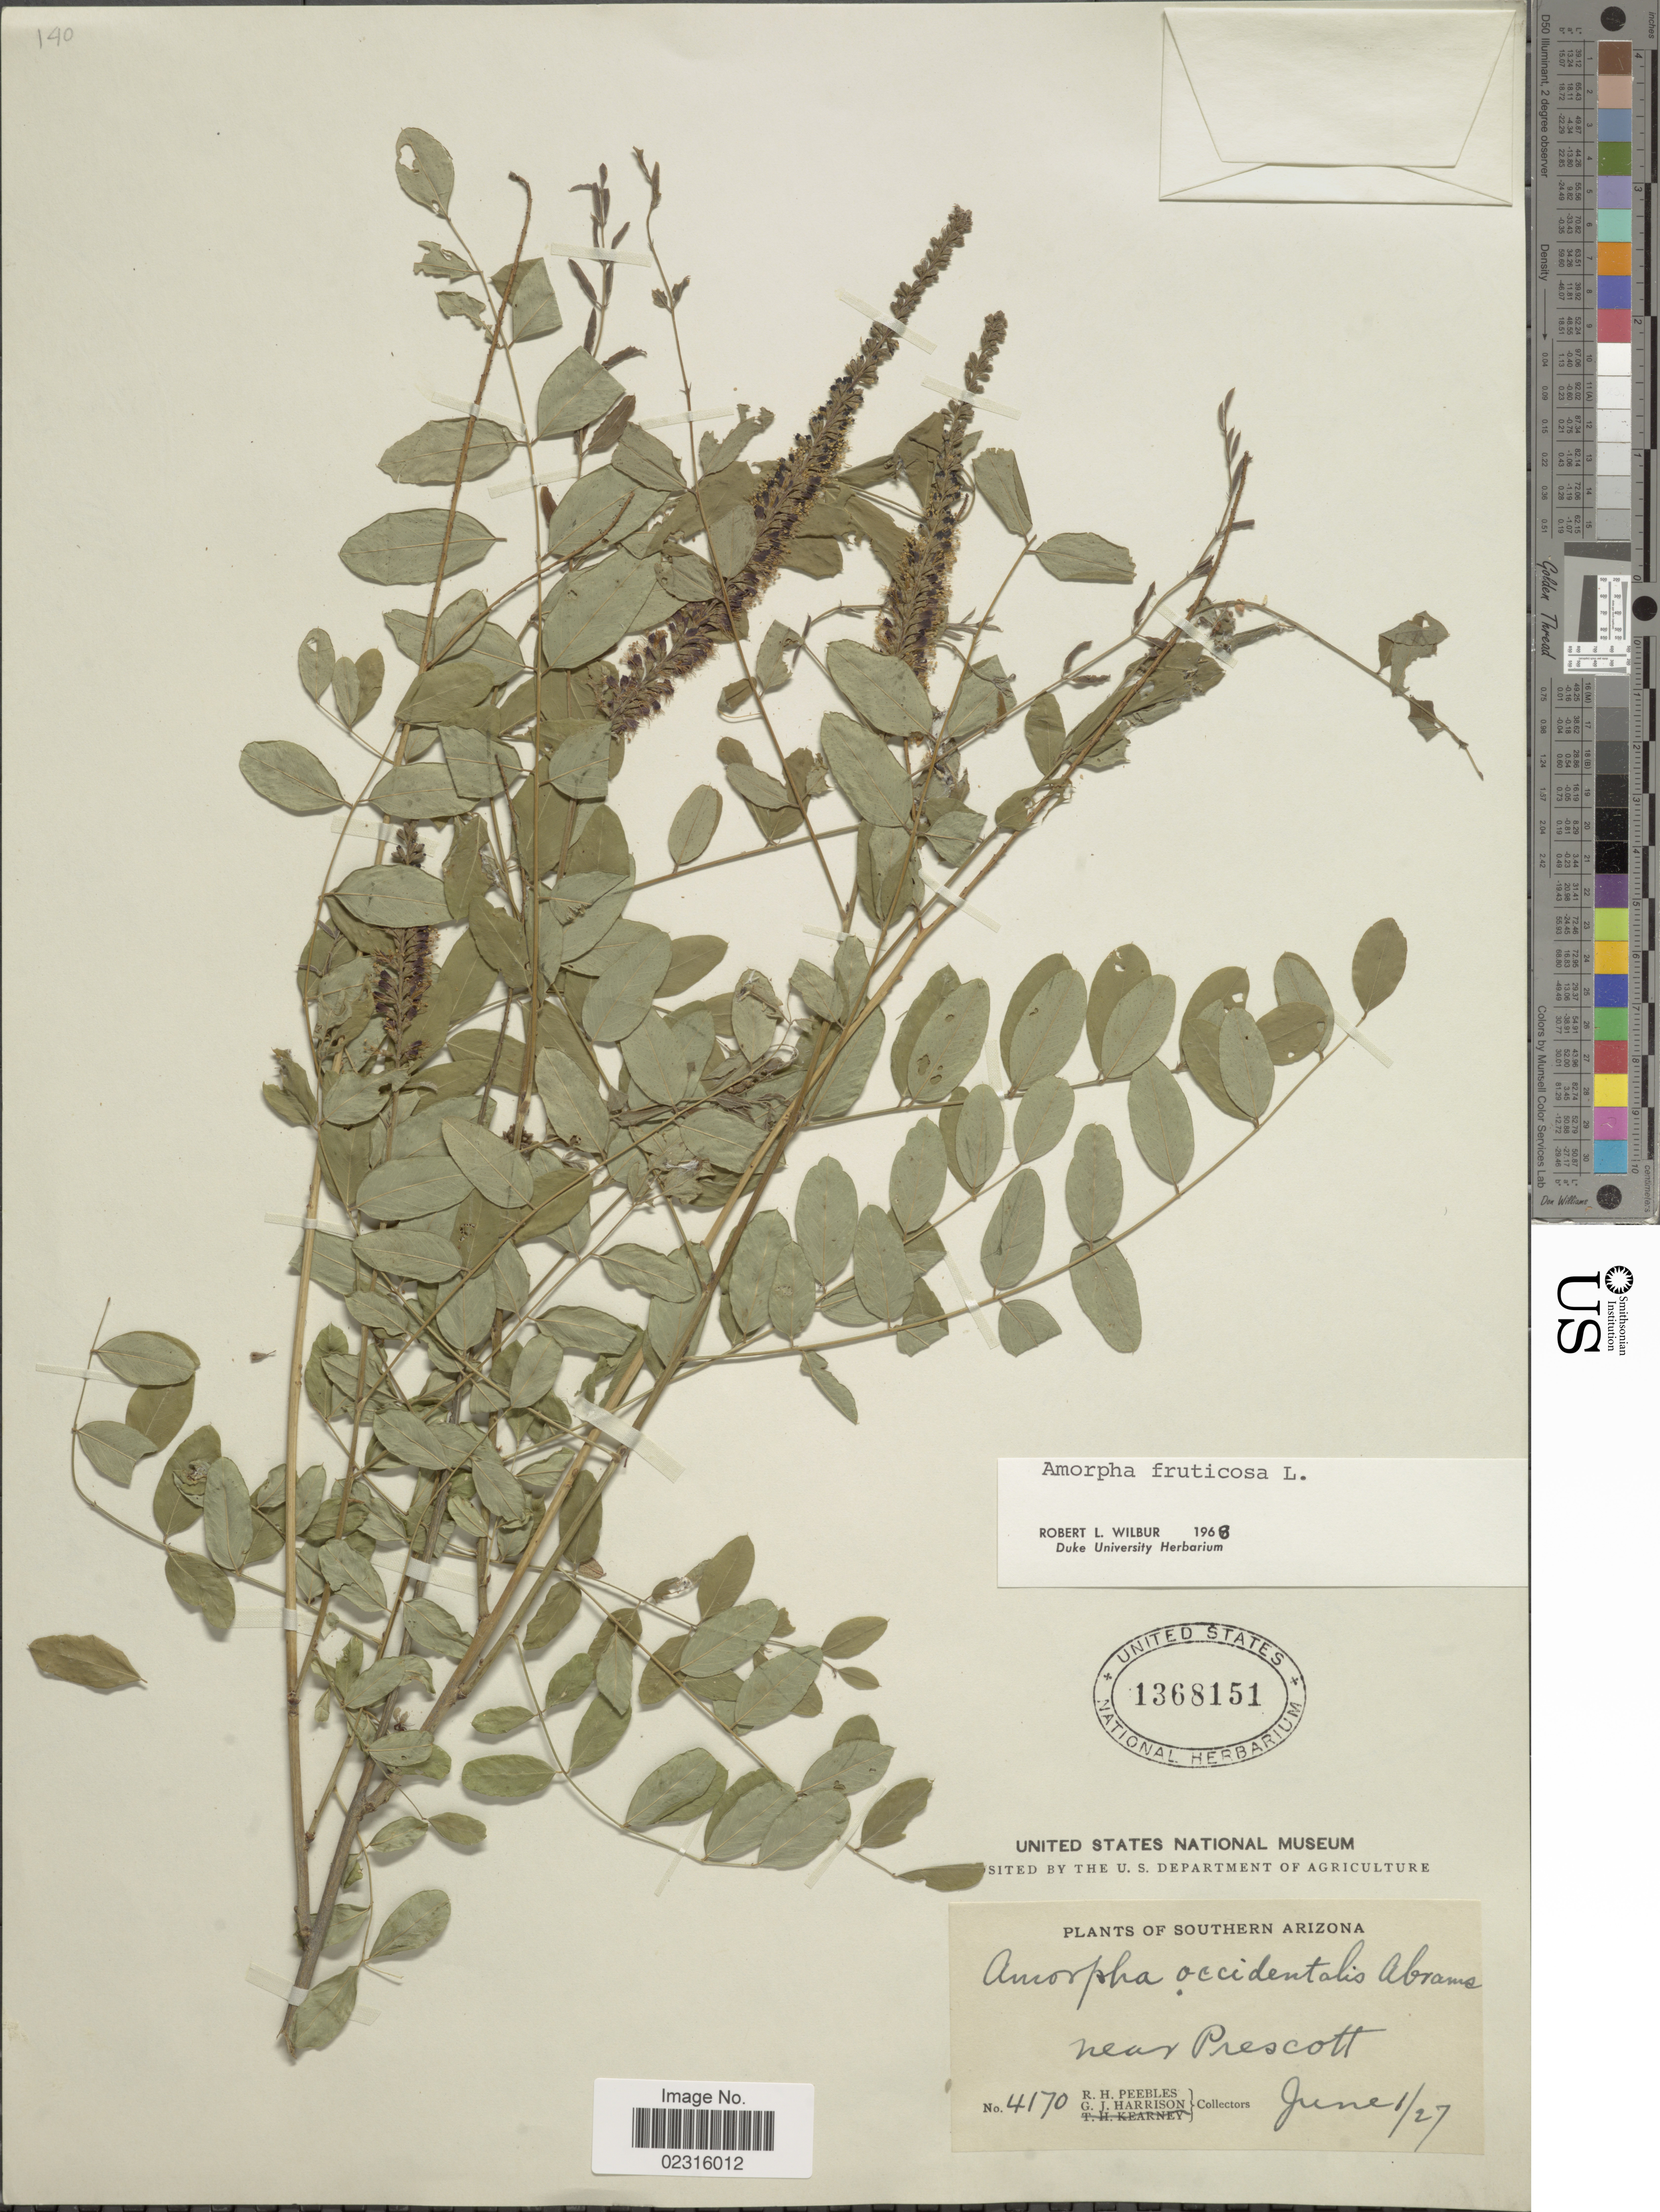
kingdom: Plantae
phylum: Tracheophyta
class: Magnoliopsida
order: Fabales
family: Fabaceae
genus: Amorpha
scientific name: Amorpha fruticosa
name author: L.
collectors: R. H. Peebles & G. J. Harrison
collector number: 4170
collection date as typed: Transcribed d/m/y: 1/6/27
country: United States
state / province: Arizona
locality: Southern Arizona, near Prescott.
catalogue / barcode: US 1368151